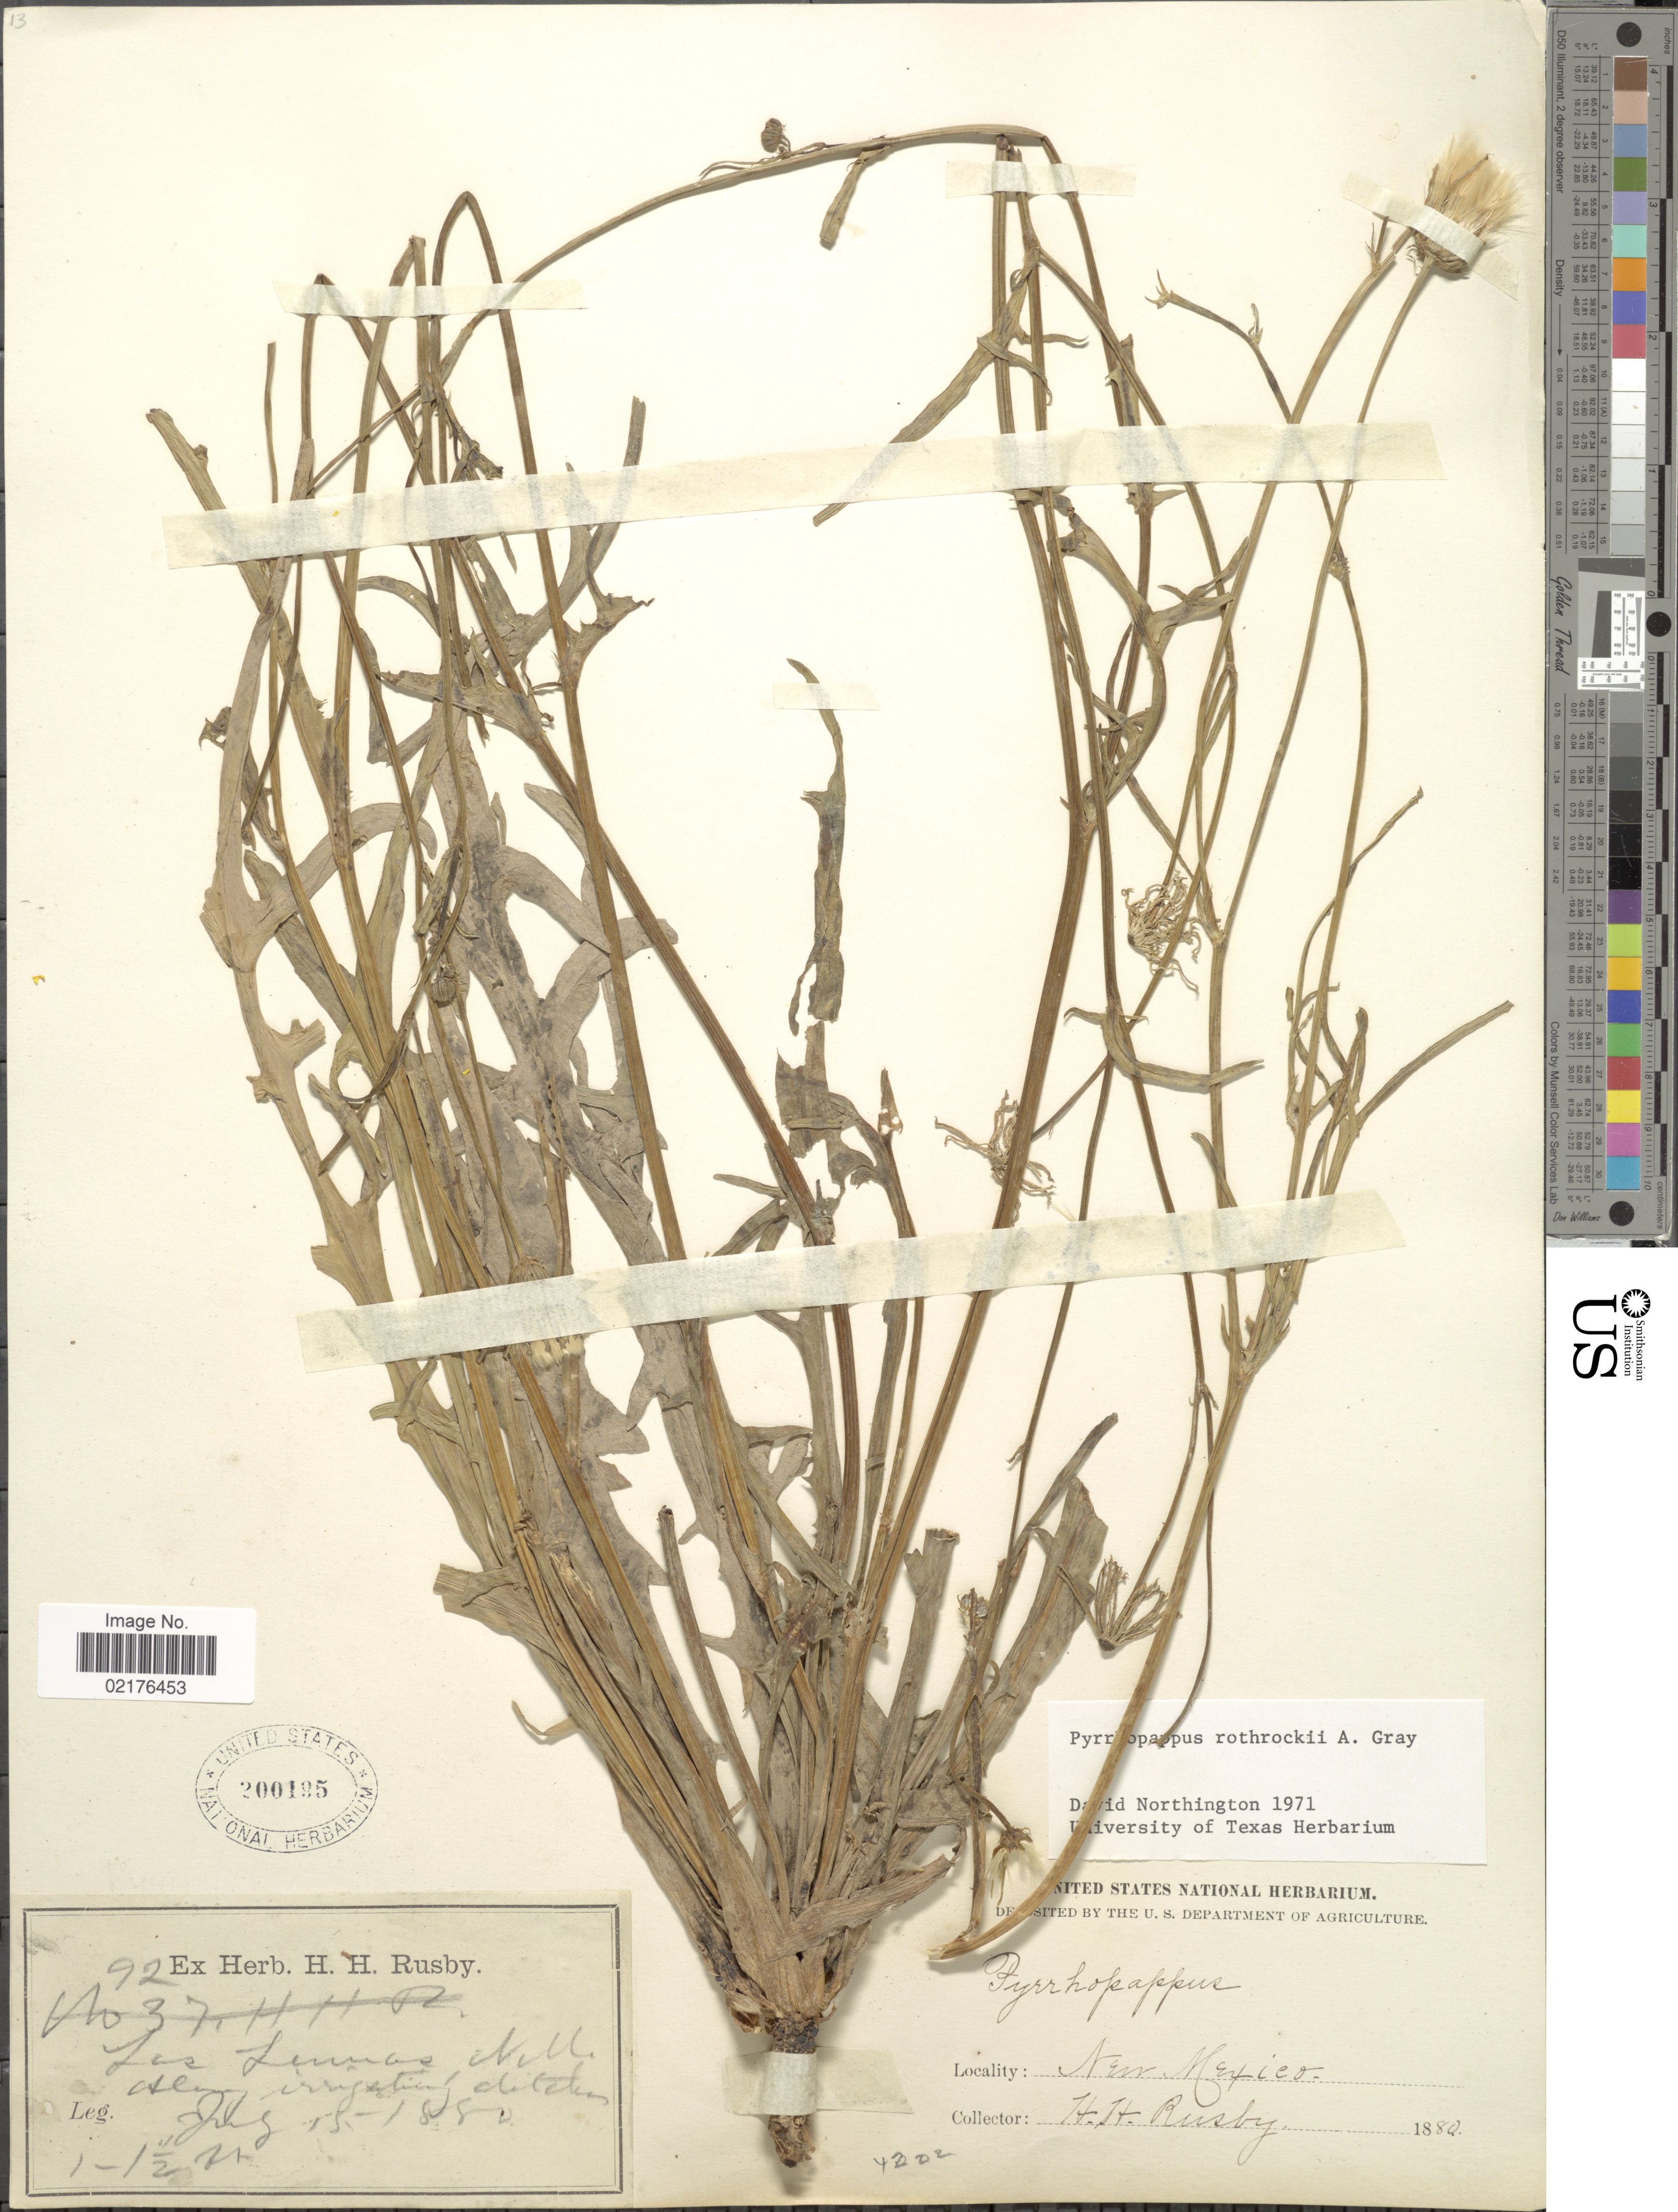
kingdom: Plantae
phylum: Tracheophyta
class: Magnoliopsida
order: Asterales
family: Asteraceae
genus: Pyrrhopappus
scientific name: Pyrrhopappus rothrockii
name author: A. Gray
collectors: H. H. Rusby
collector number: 92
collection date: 1880-07-15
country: United States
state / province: New Mexico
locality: Los Lunas, N.M.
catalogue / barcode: US 200195